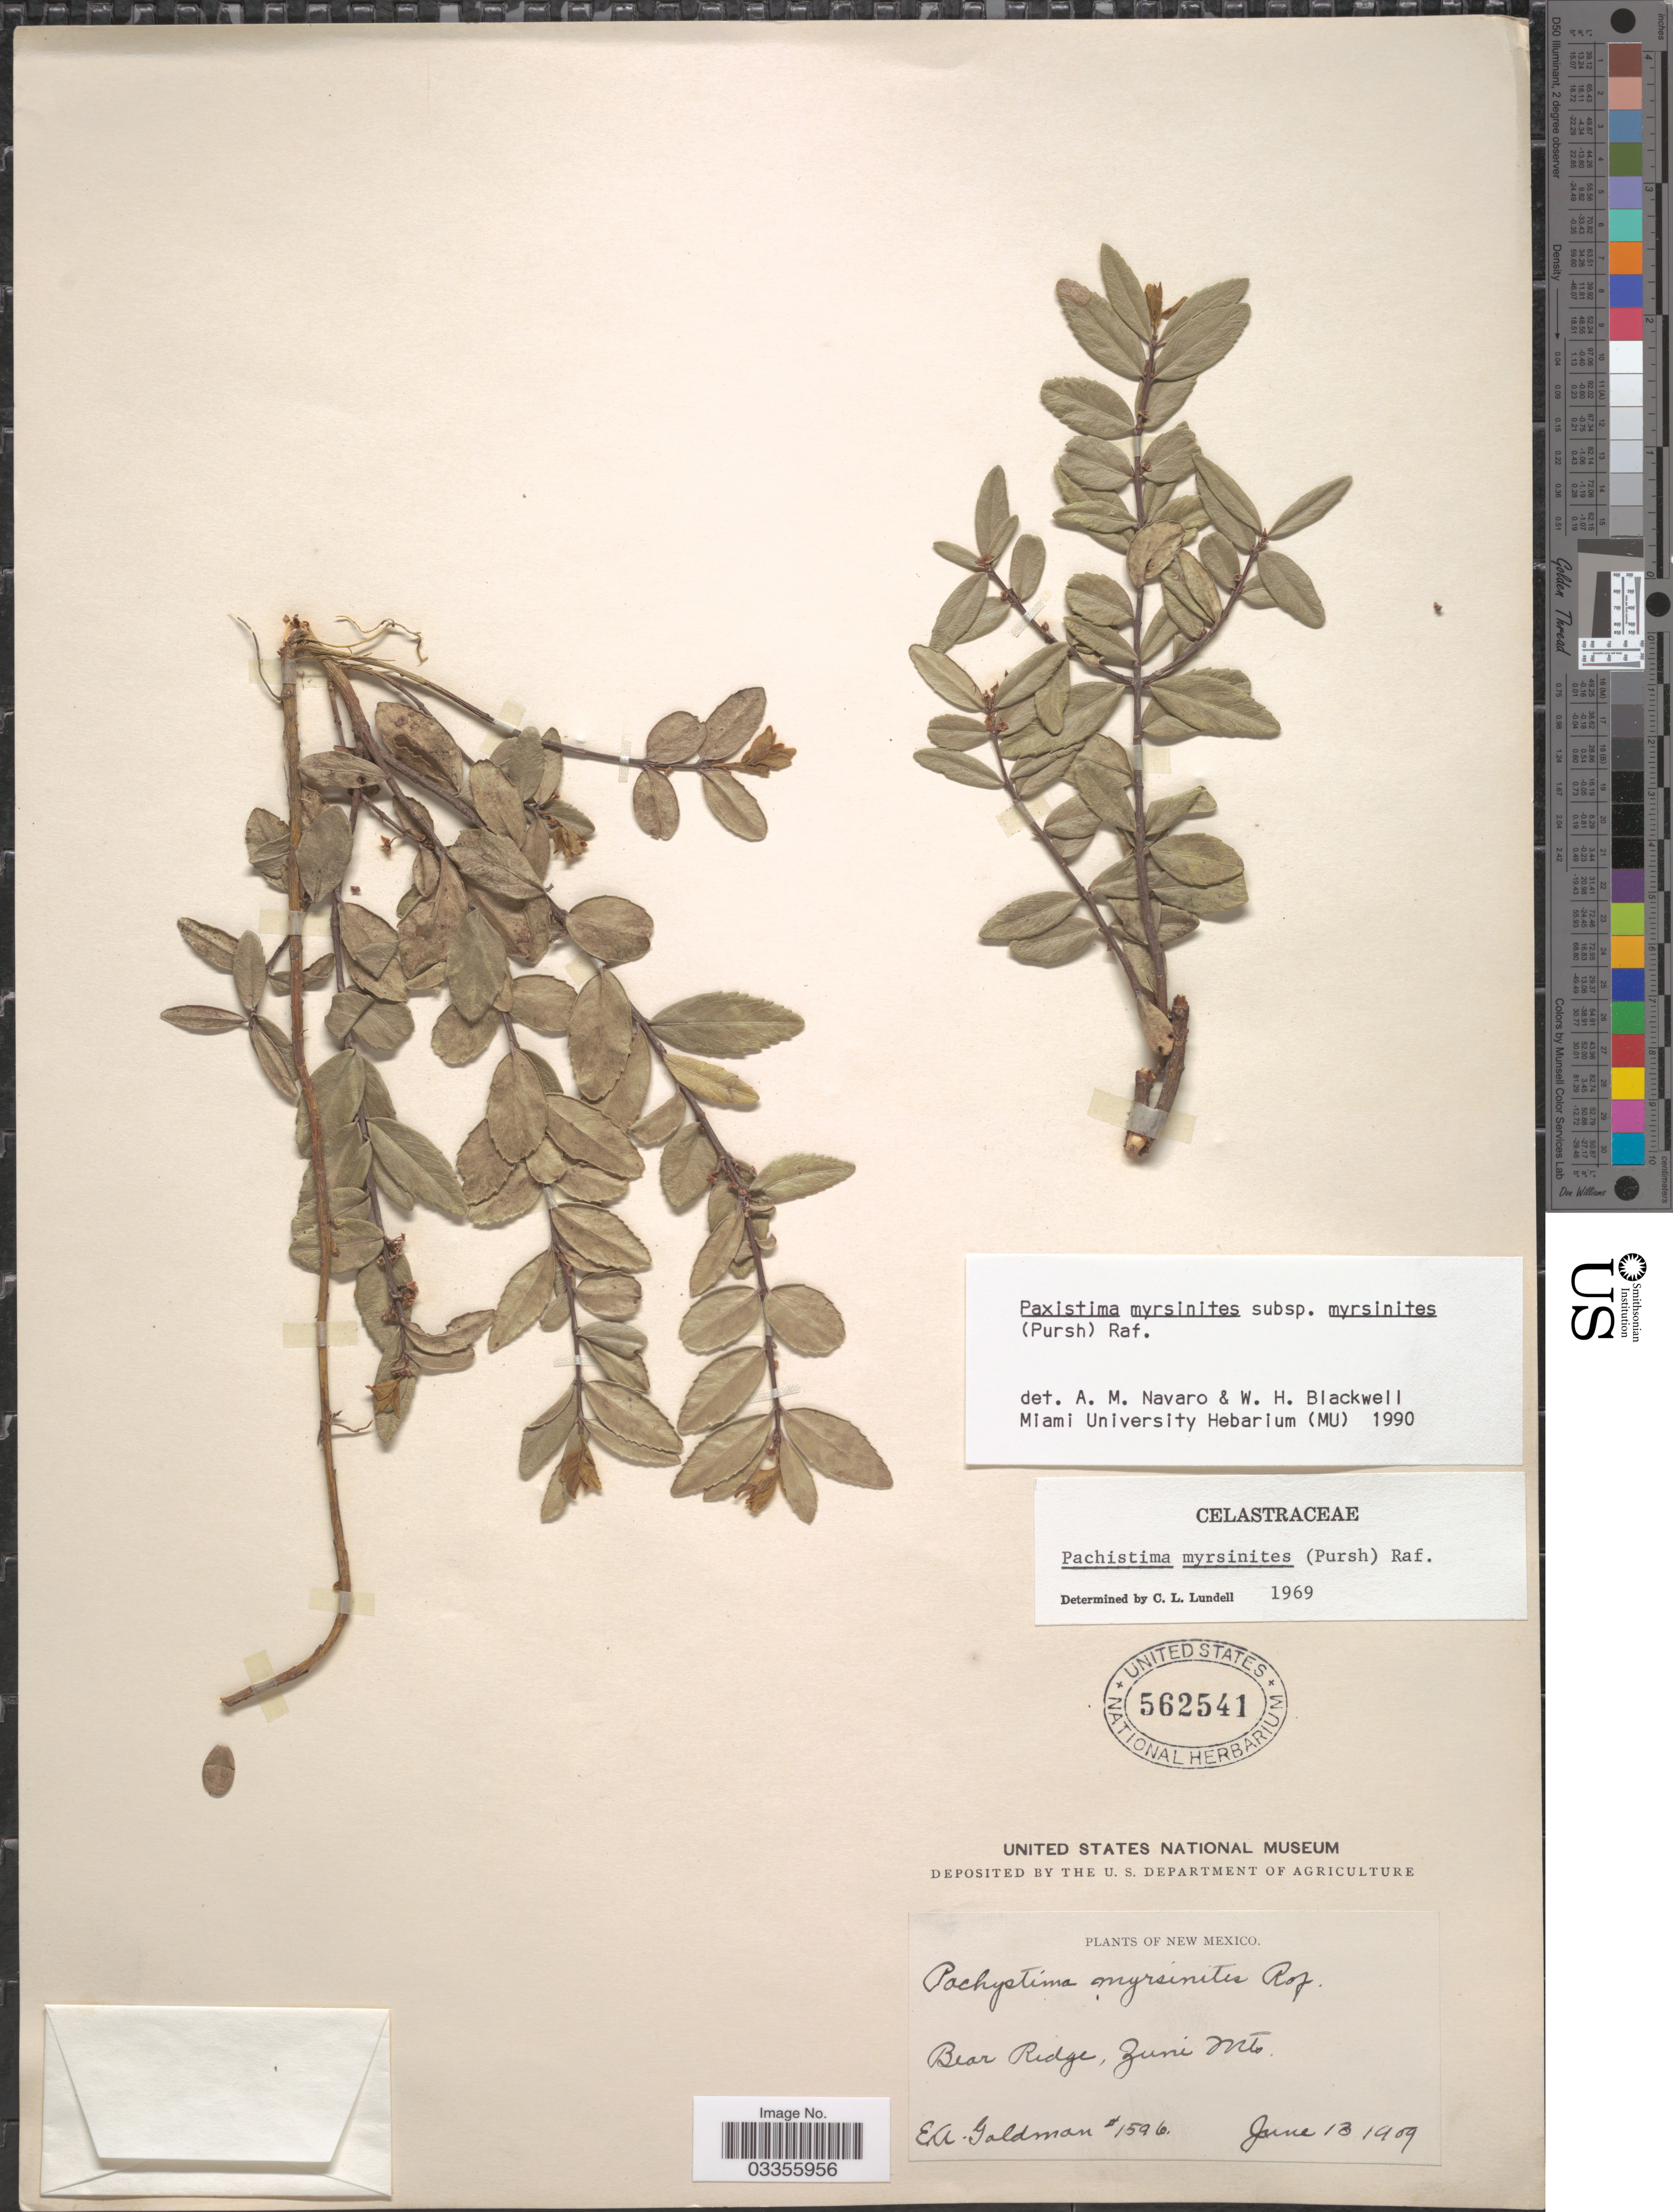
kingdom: Plantae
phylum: Tracheophyta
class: Magnoliopsida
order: Celastrales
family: Celastraceae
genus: Paxistima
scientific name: Paxistima myrsinites subsp. myrsinites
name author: (Pursh) Raf.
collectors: E. A. Goldman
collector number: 1596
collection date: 1909-06-13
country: United States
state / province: New Mexico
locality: Bear Ridge, Zuni Mts.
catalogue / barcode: US 562541